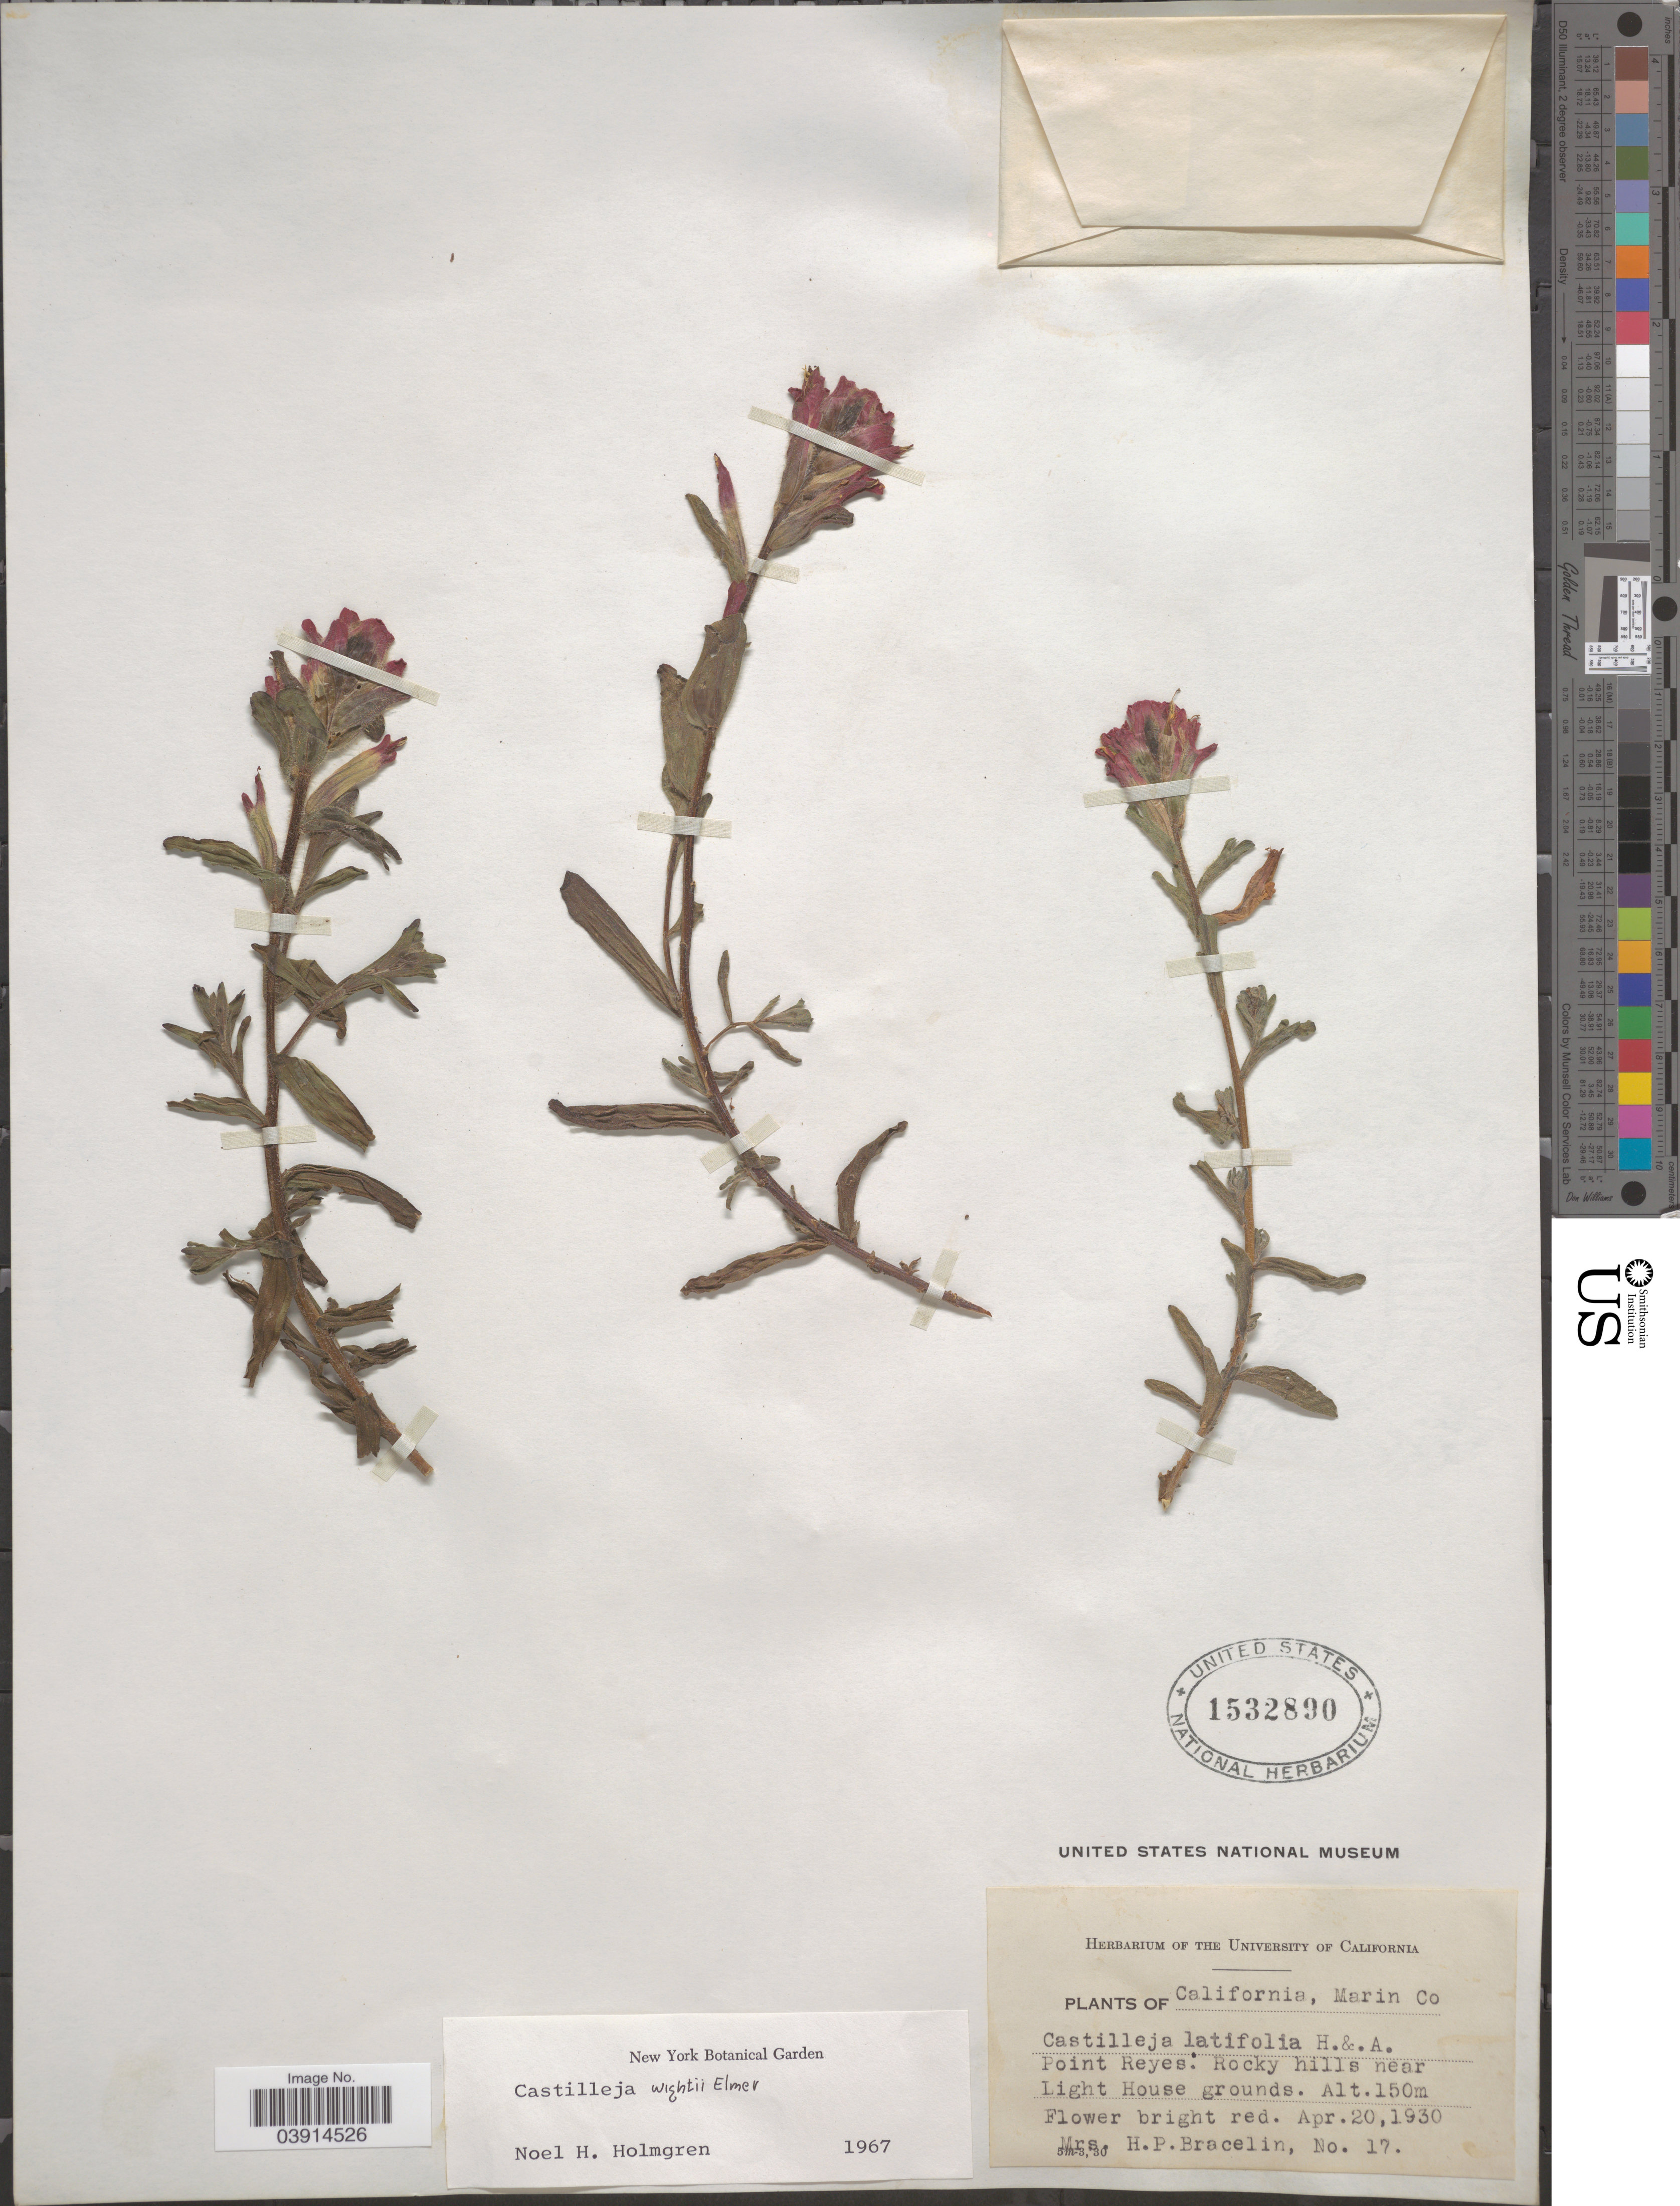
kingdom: Plantae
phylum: Tracheophyta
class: Magnoliopsida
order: Lamiales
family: Orobanchaceae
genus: Castilleja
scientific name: Castilleja wightii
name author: Elmer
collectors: H. Bracelin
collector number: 17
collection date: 1930-04-20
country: United States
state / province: California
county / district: Marin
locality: Marin Co. Point Reyes. Rocky hills near Light House grounds.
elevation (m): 150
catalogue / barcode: US 1532890